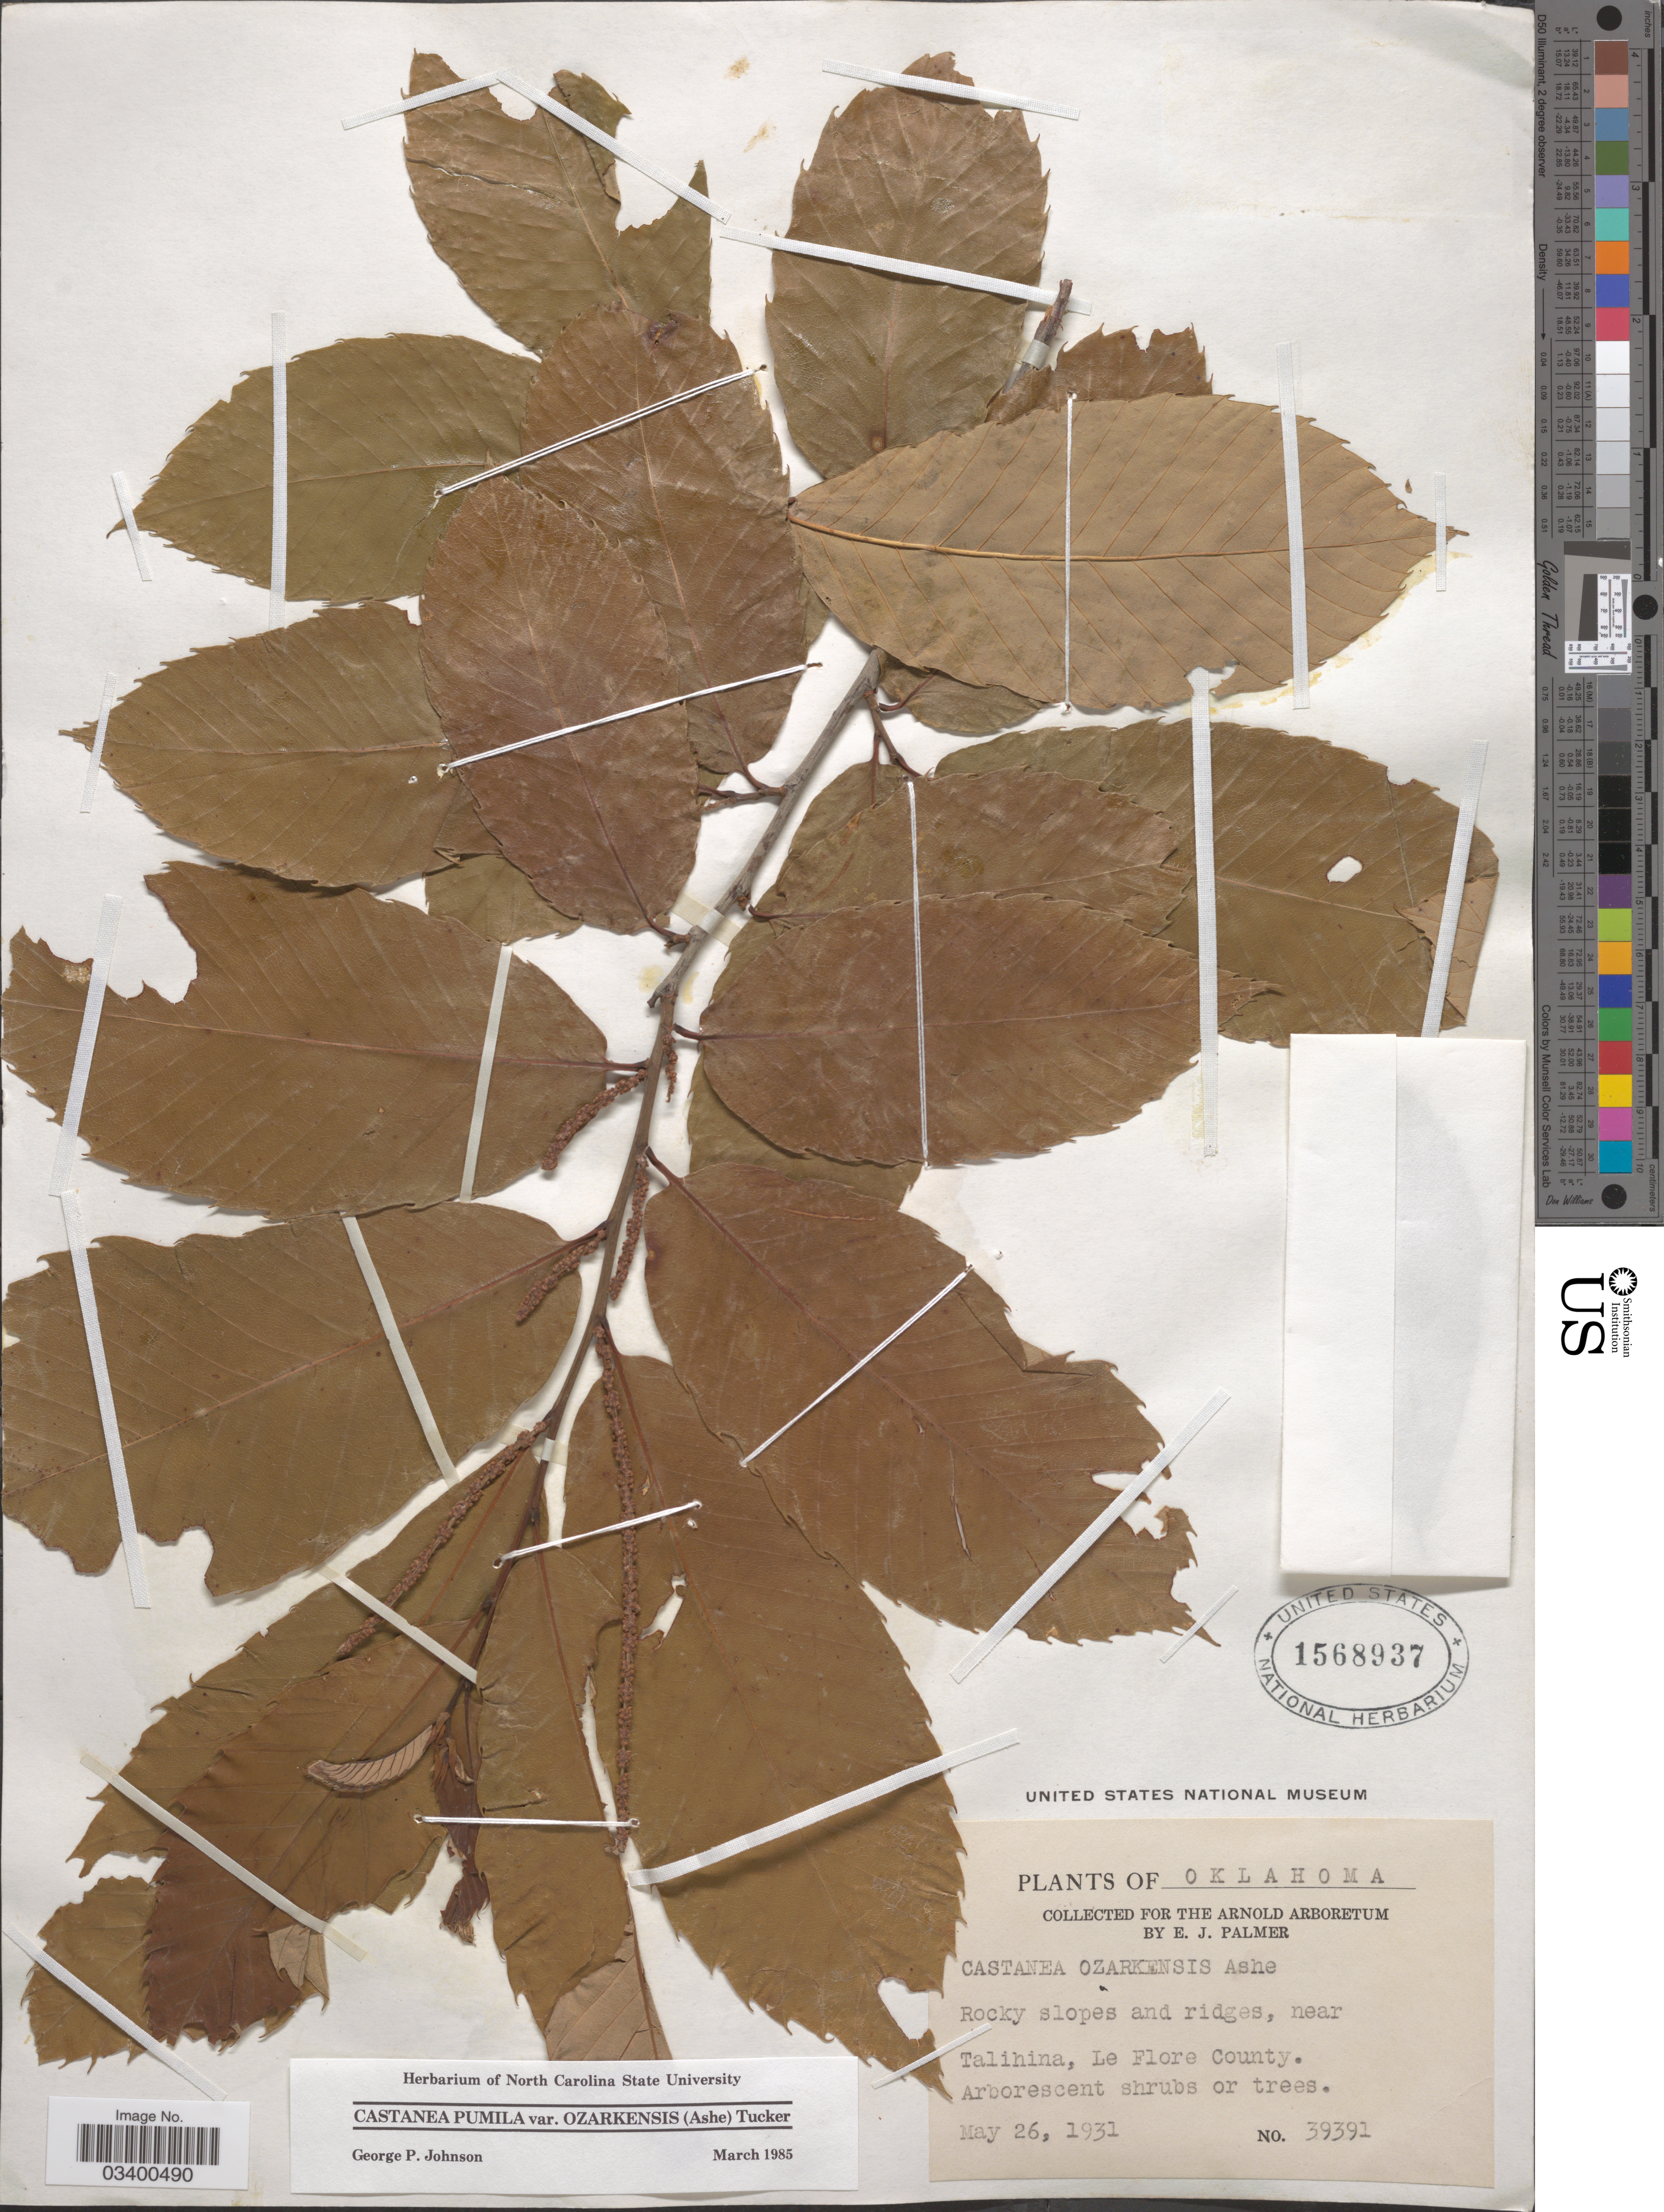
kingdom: Plantae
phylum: Tracheophyta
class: Magnoliopsida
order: Fagales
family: Fagaceae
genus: Castanea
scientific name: Castanea pumila var. ozarkensis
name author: (Ashe) Tucker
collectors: E. J. Palmer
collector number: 39391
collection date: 1931-05-26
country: United States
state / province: Oklahoma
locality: Near Talihina, Le Flore County.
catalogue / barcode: US 1568937